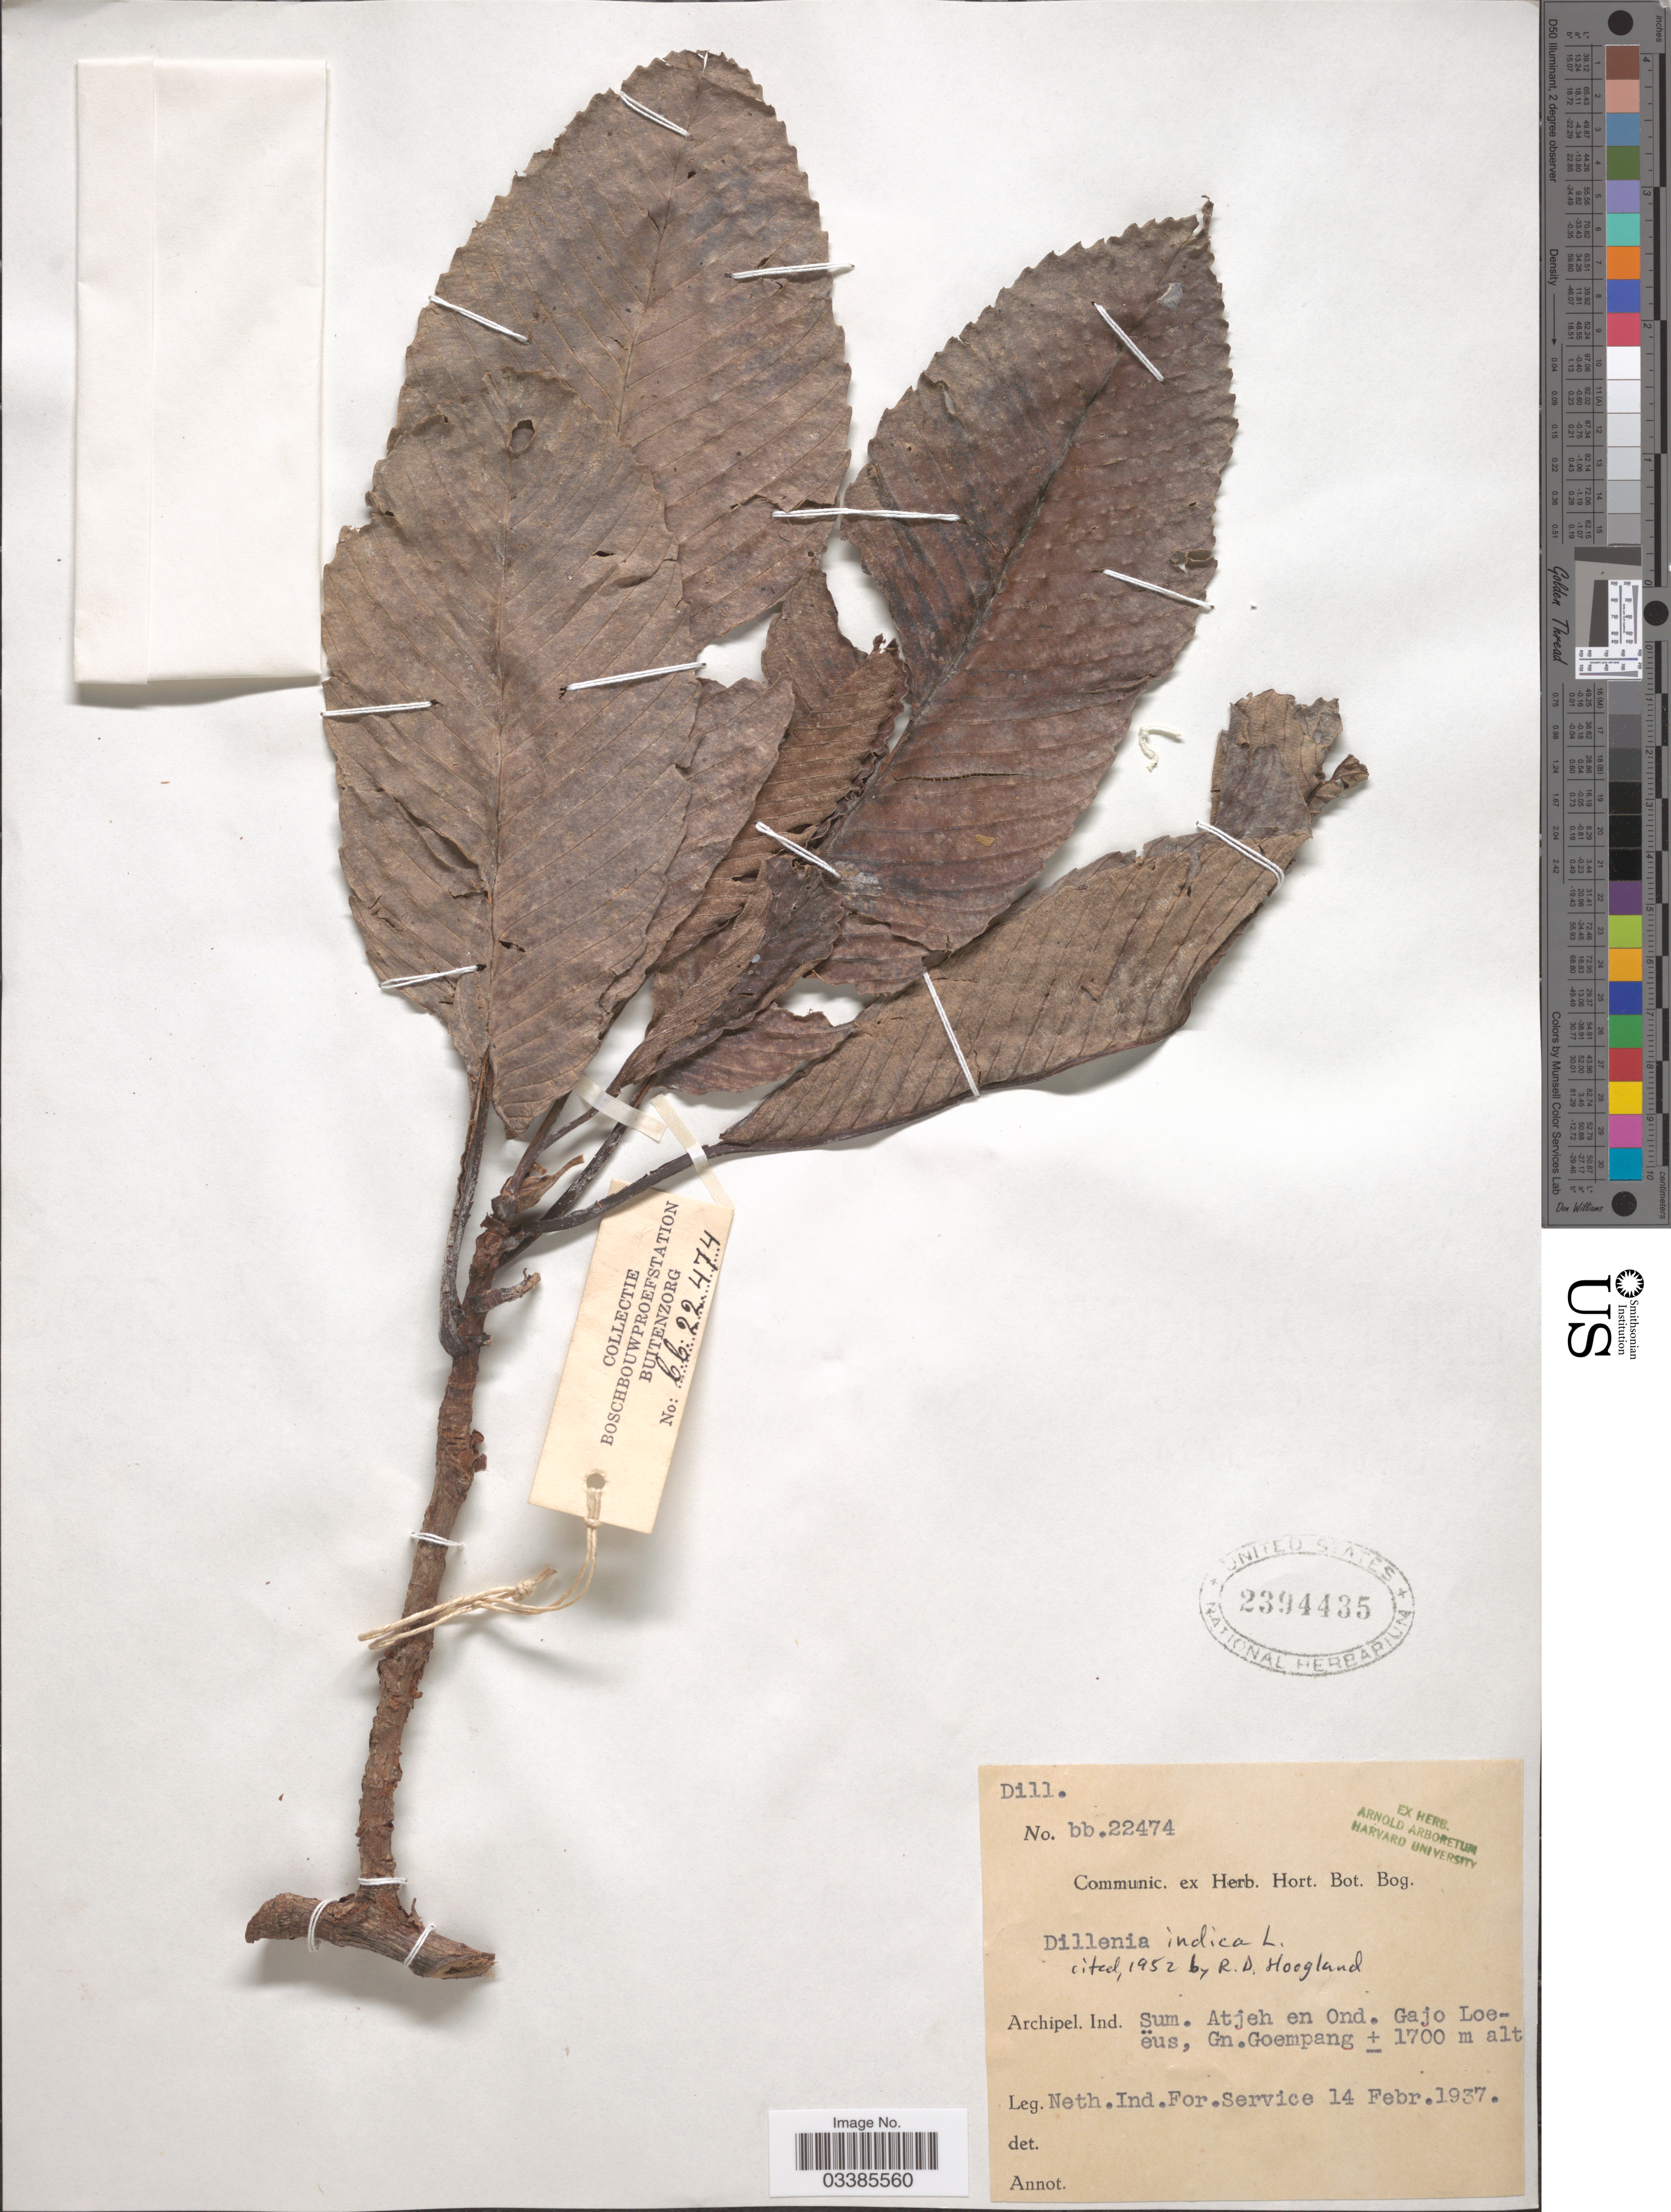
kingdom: Plantae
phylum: Tracheophyta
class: Magnoliopsida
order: Dilleniales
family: Dilleniaceae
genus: Dillenia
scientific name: Dillenia indica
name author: L.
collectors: Neth. Ind. For. Service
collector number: bb.22474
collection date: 1937-02-14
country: Indonesia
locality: Archipel. Ind. Sum. Atjeh en Ond. Gajo Loe-ëus, Gn. Goempang.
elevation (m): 1700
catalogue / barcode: US 2394435